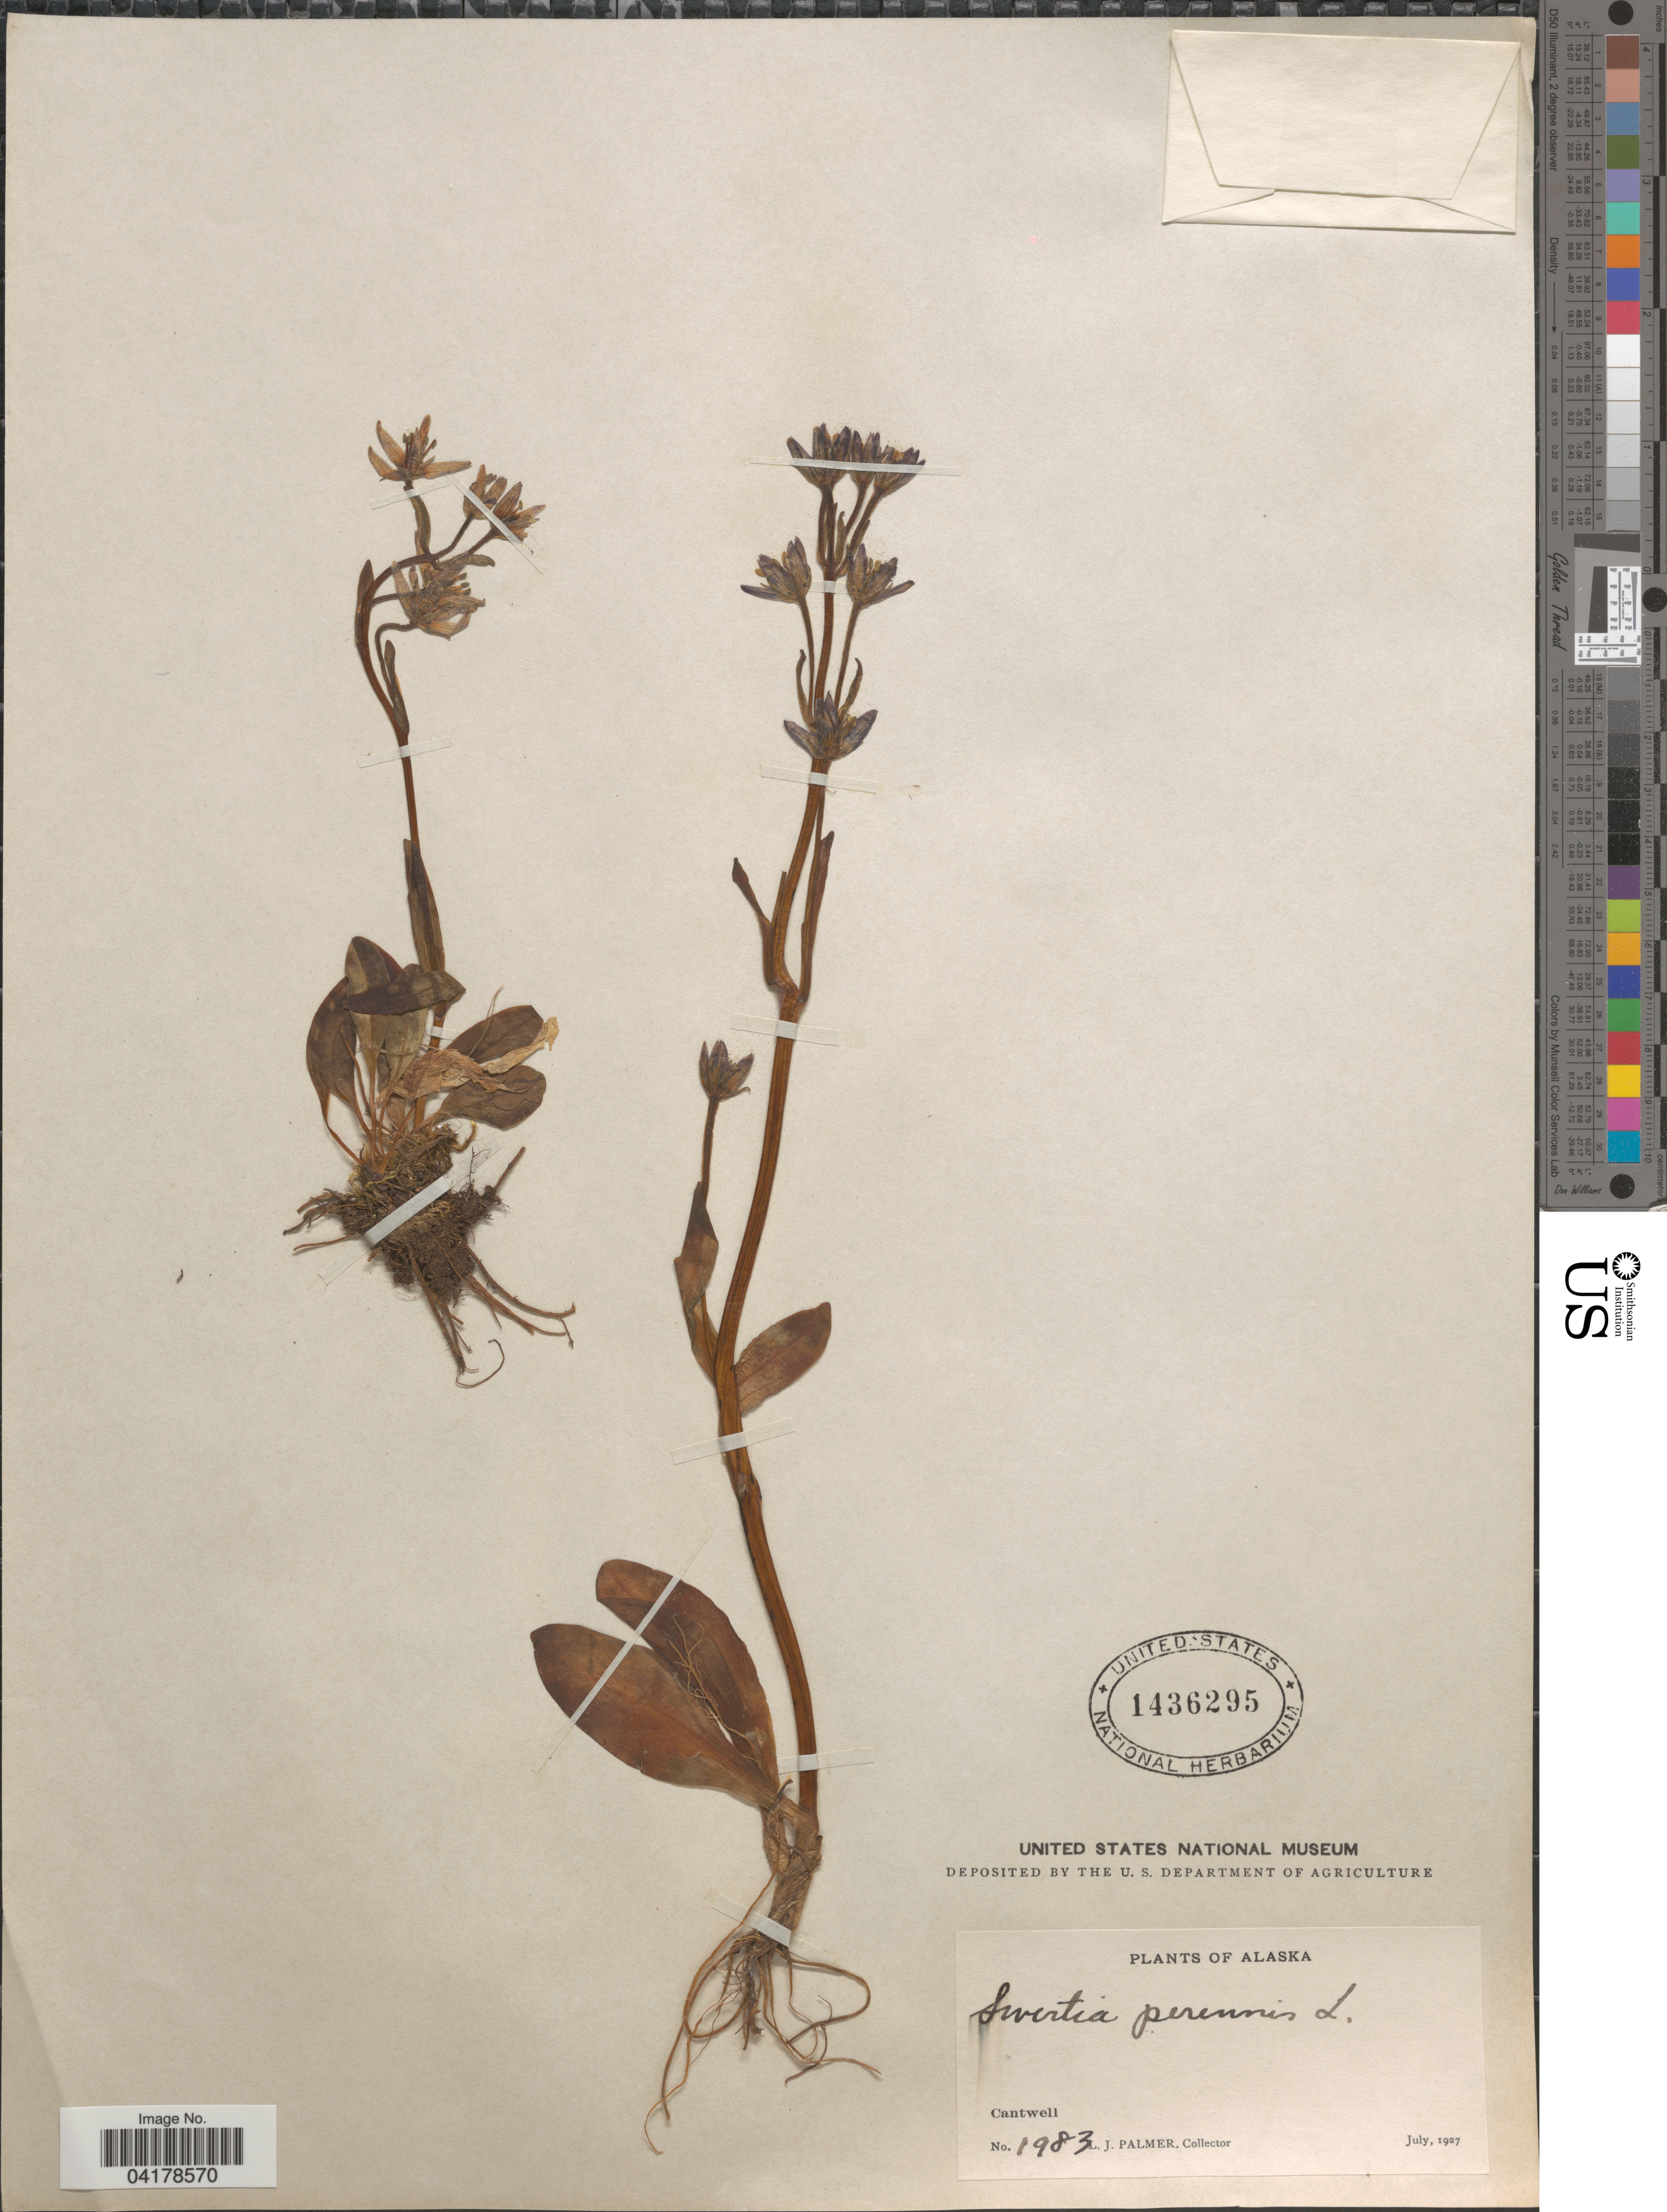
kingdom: Plantae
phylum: Tracheophyta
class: Magnoliopsida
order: Gentianales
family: Gentianaceae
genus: Swertia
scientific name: Swertia perennis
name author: L.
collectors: L. J. Palmer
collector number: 1983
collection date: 1927-07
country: United States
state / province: Alaska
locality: Cantwell.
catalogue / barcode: US 1436295